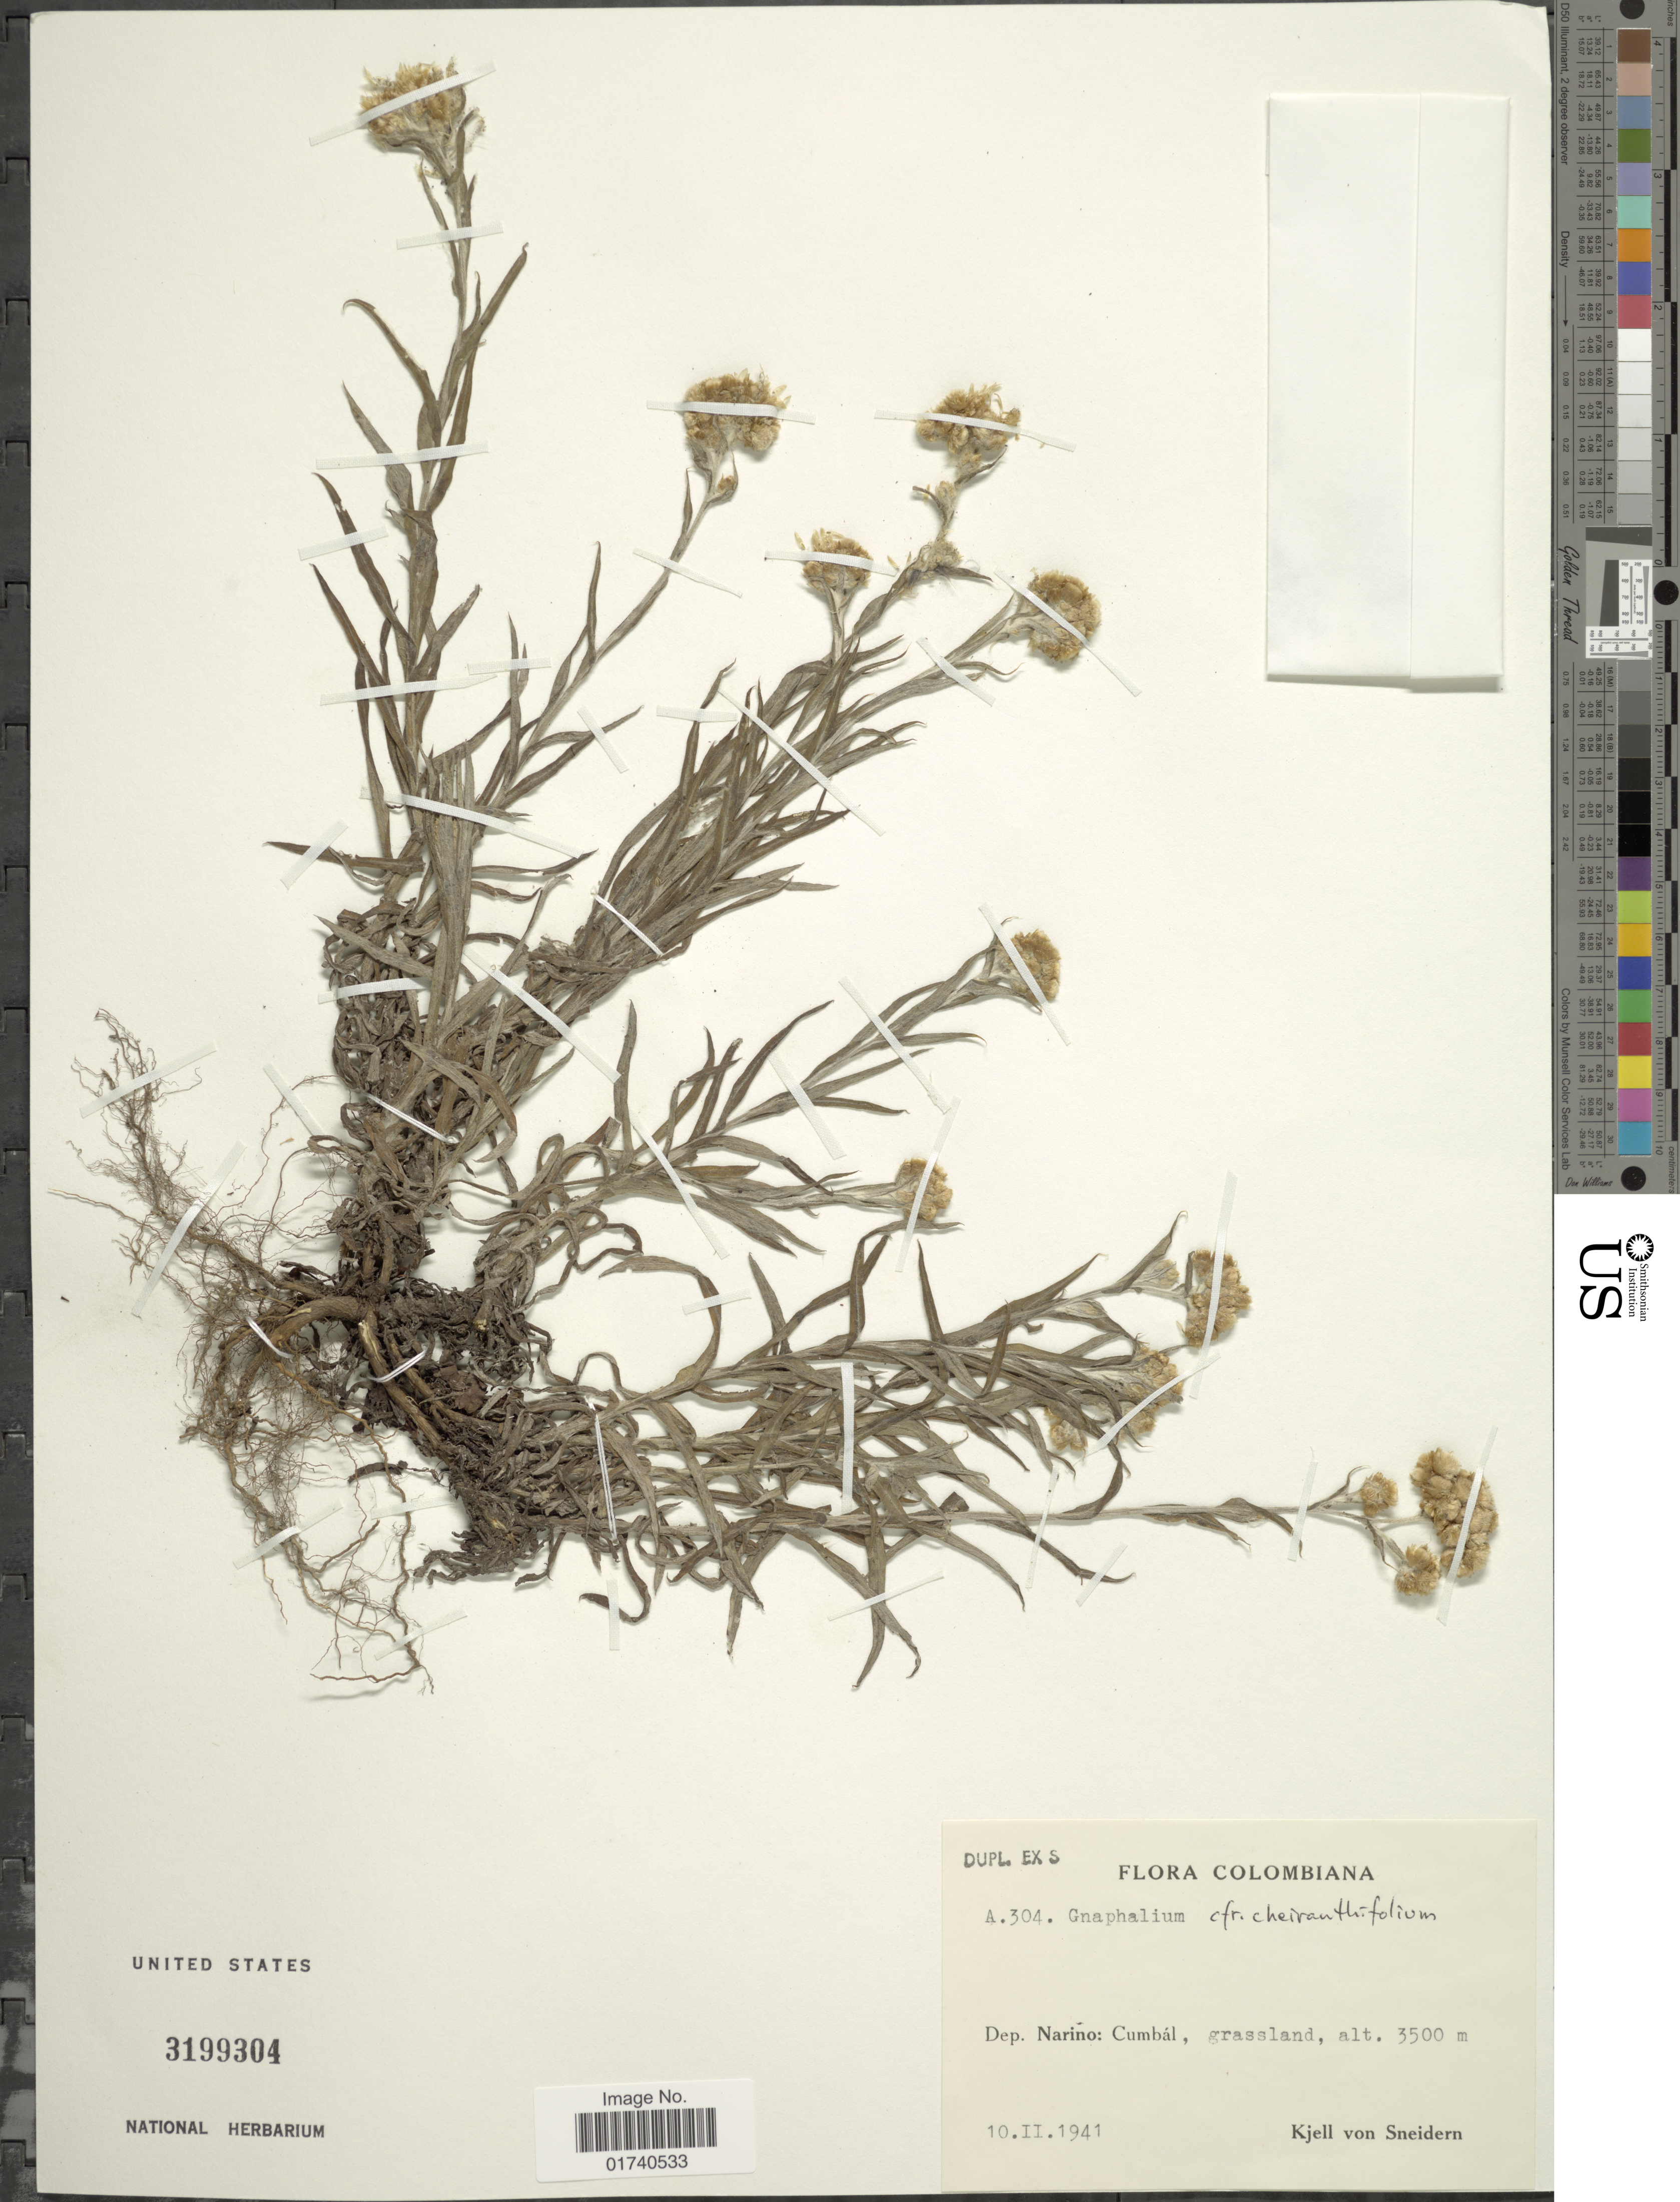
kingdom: Plantae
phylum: Tracheophyta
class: Magnoliopsida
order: Asterales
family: Asteraceae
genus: Pseudognaphalium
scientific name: Pseudognaphalium dombeyanum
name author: (DC.) Anderb.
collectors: K. von Sneidern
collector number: A304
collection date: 1941-02-10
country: Colombia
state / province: Nariño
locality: Dep. Narino: Cumbal.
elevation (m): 3500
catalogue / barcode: US 3199304